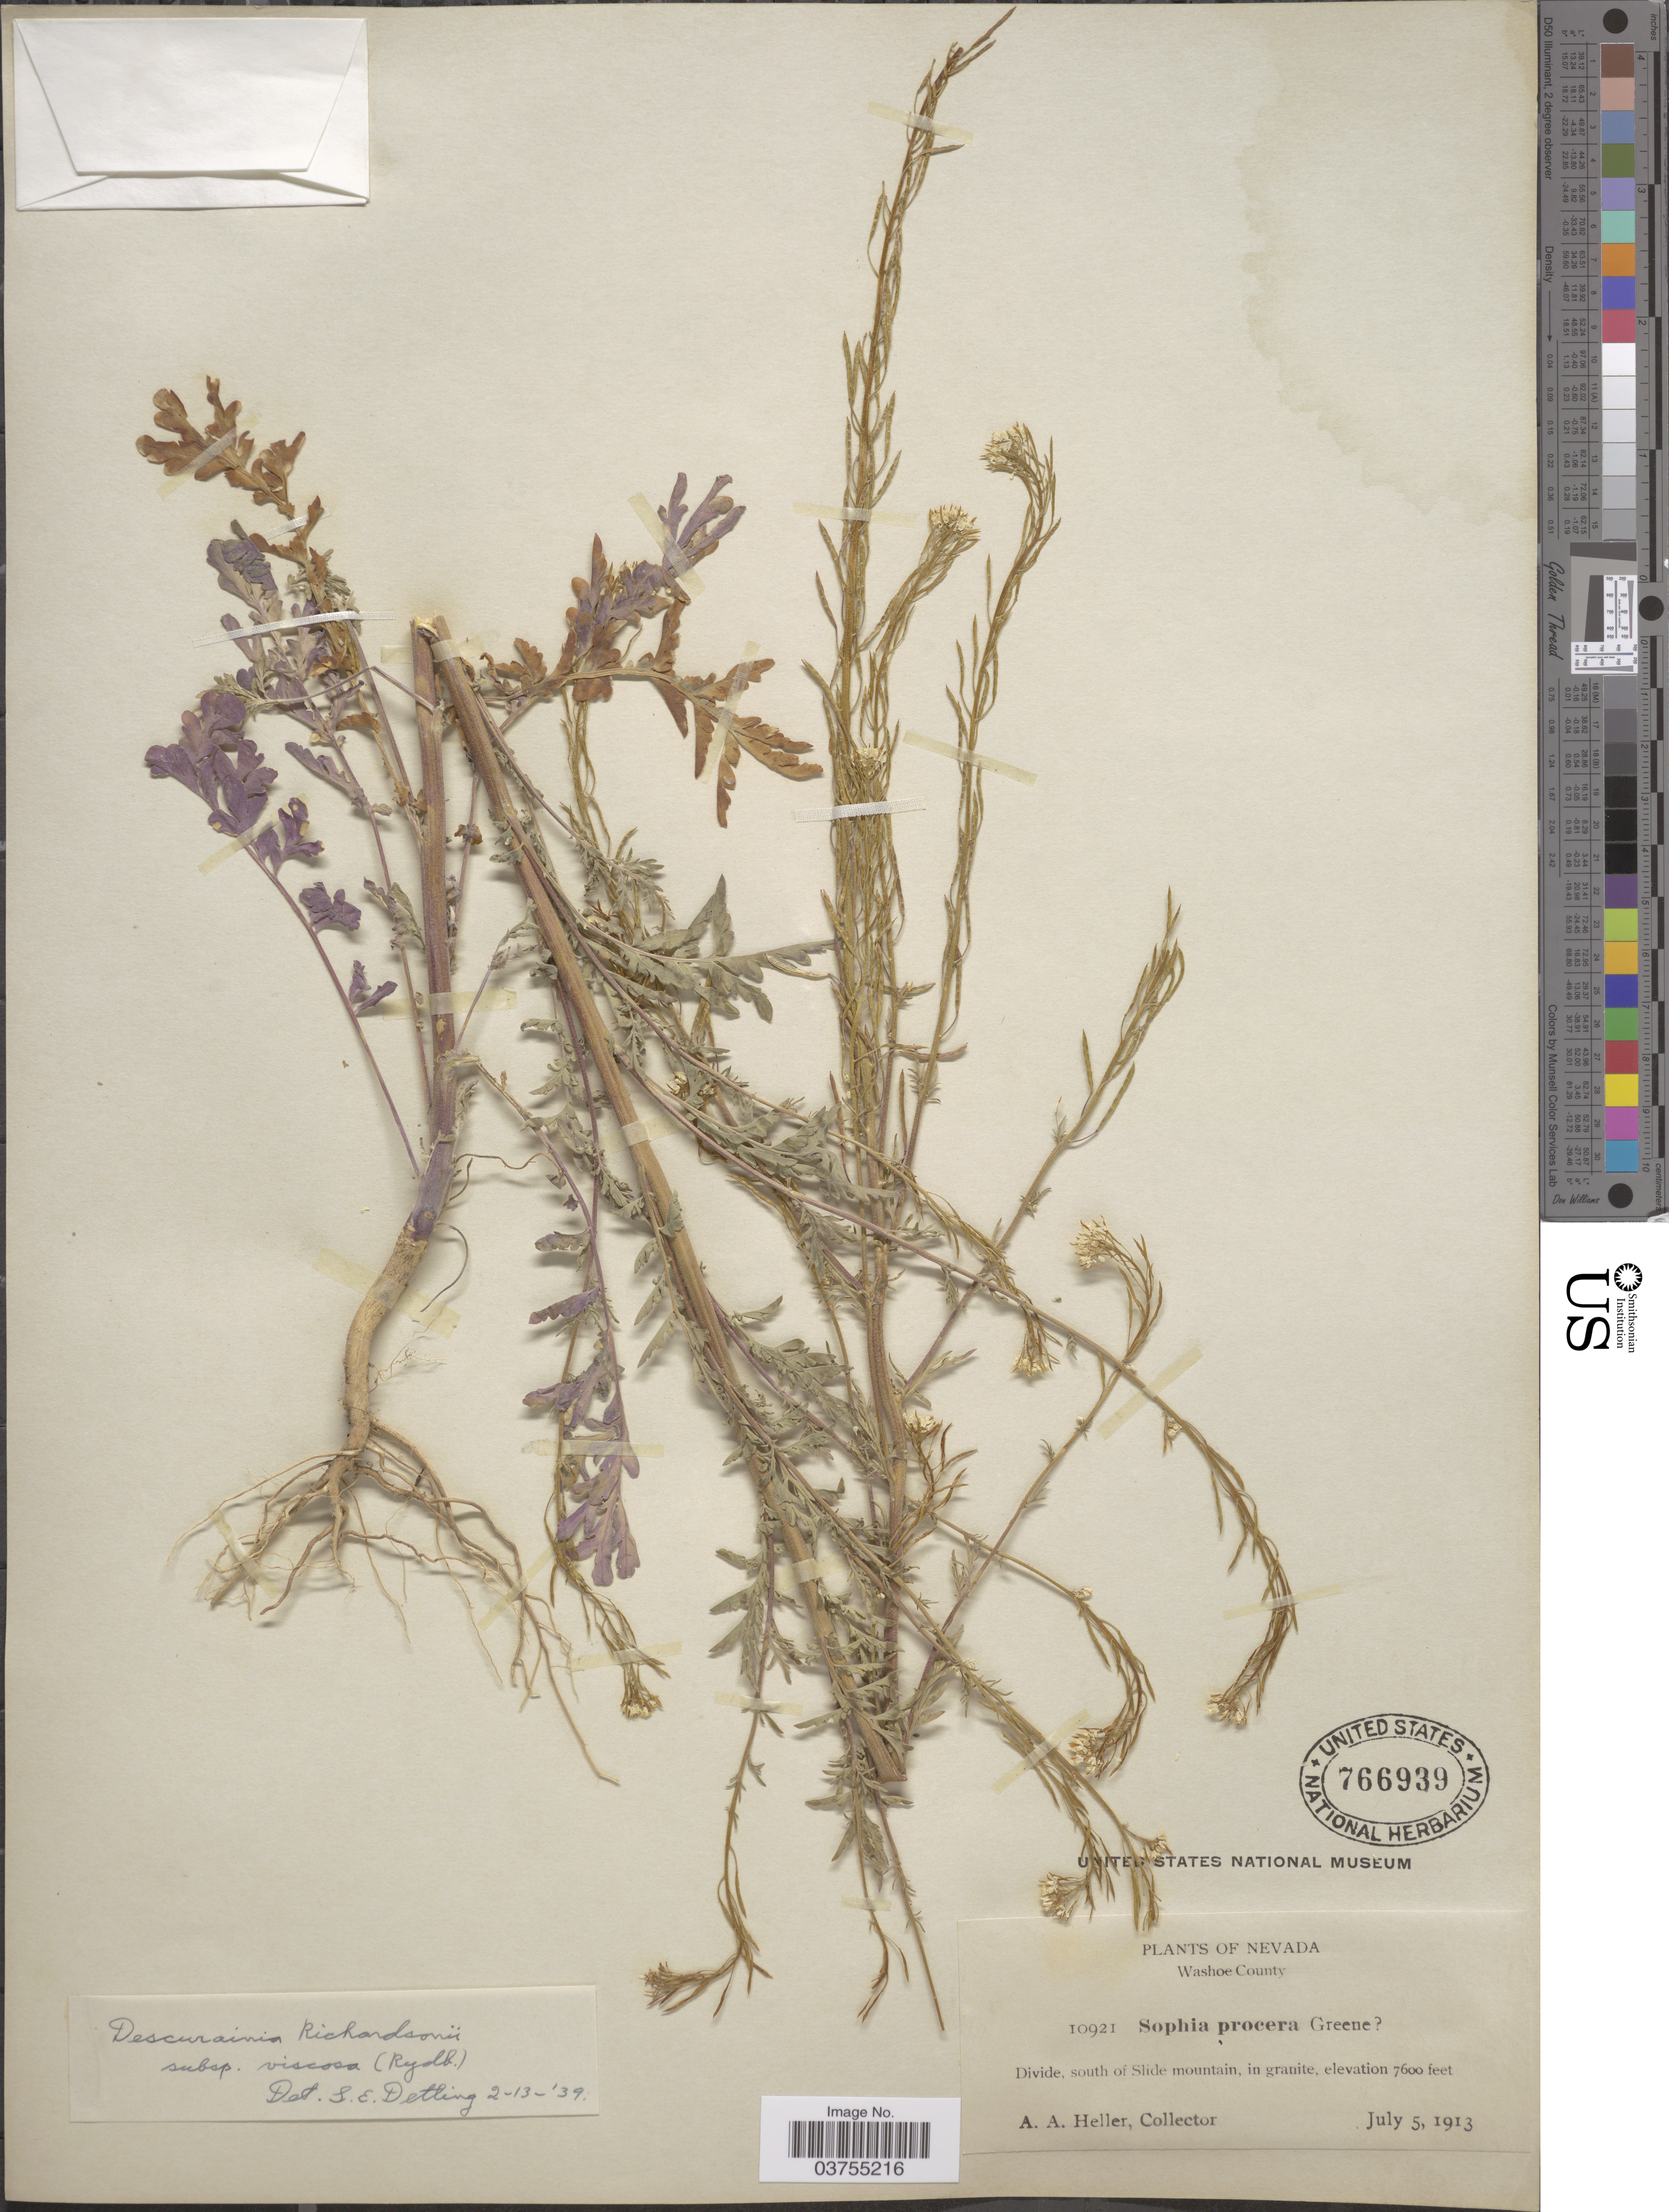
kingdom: Plantae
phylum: Tracheophyta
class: Magnoliopsida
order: Brassicales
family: Brassicaceae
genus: Descurainia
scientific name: Descurainia richardsonii subsp. viscosa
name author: (Rydb.) Detling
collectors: A. A. Heller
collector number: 10921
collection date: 1913-07-05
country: United States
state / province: Nevada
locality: Washoe County. Divide, south of Slide mountain, in granite.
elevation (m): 2316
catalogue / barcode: US 766939